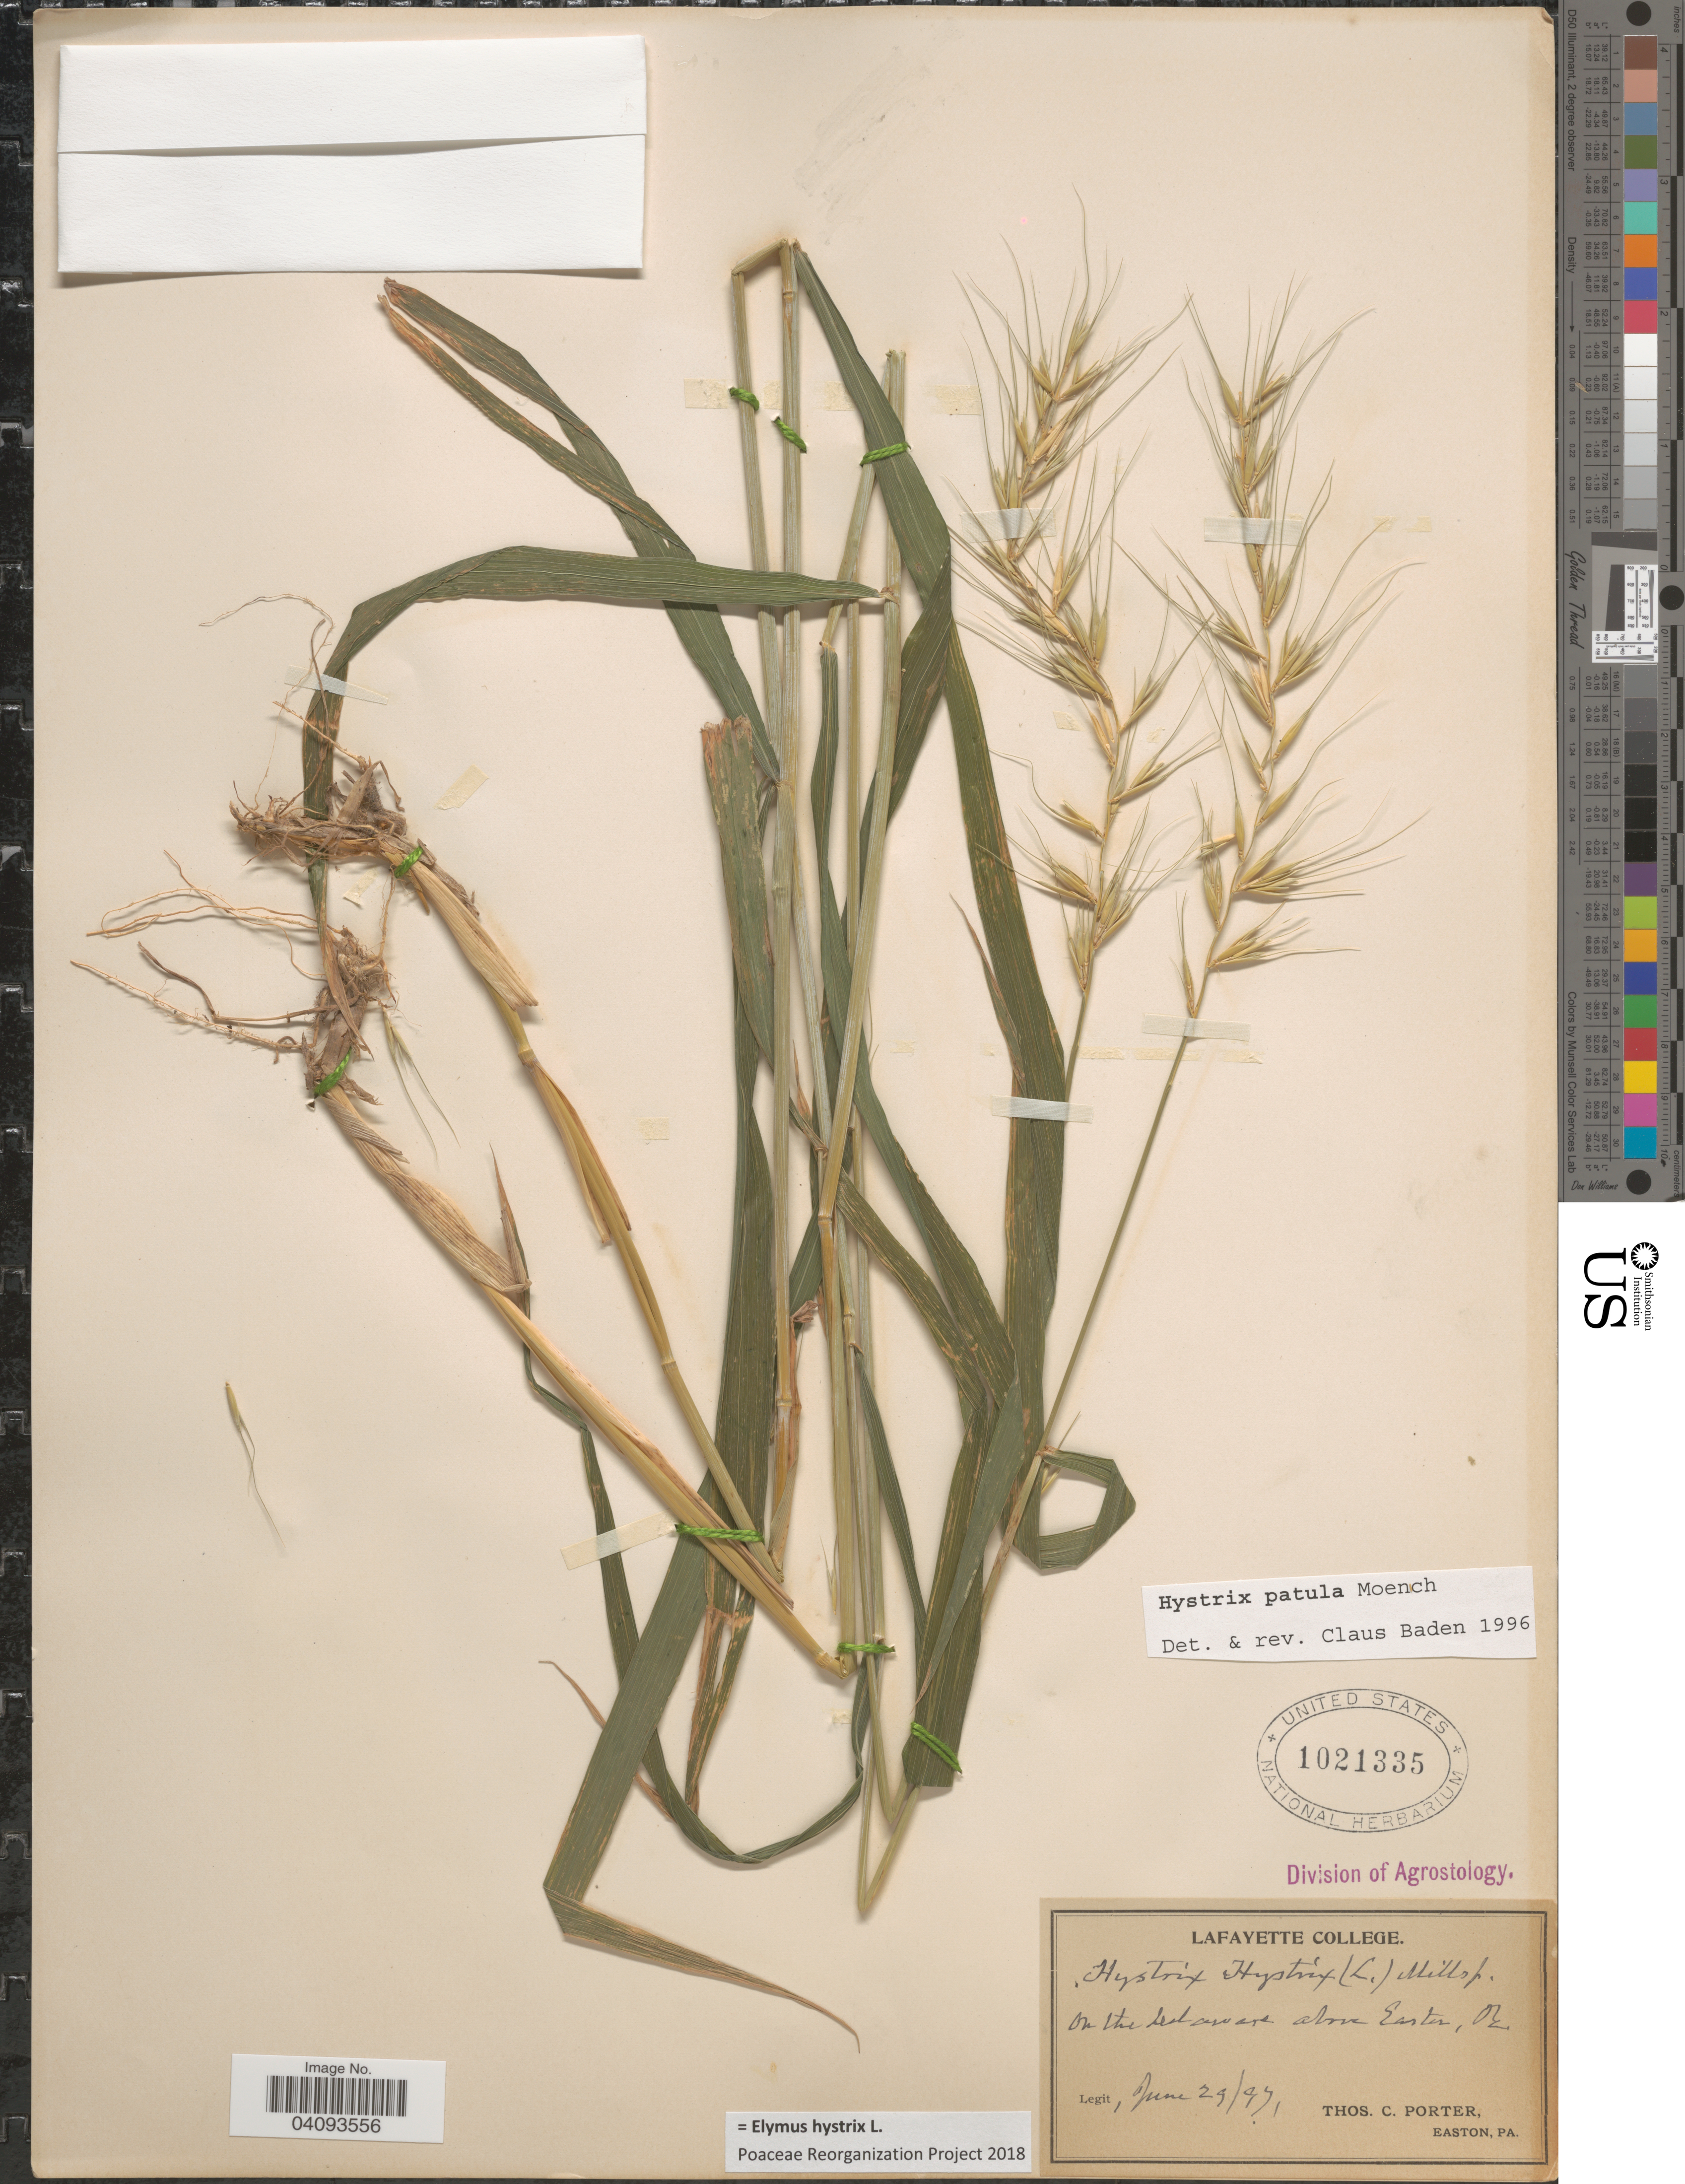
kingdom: Plantae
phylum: Tracheophyta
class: Liliopsida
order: Poales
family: Poaceae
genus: Elymus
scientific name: Elymus hystrix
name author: L.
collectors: T. Porter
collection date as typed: Transcribed d/m/y: 29/6/97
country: United States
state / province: Pennsylvania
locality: On the Delaware above Easton.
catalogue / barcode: US 1021335